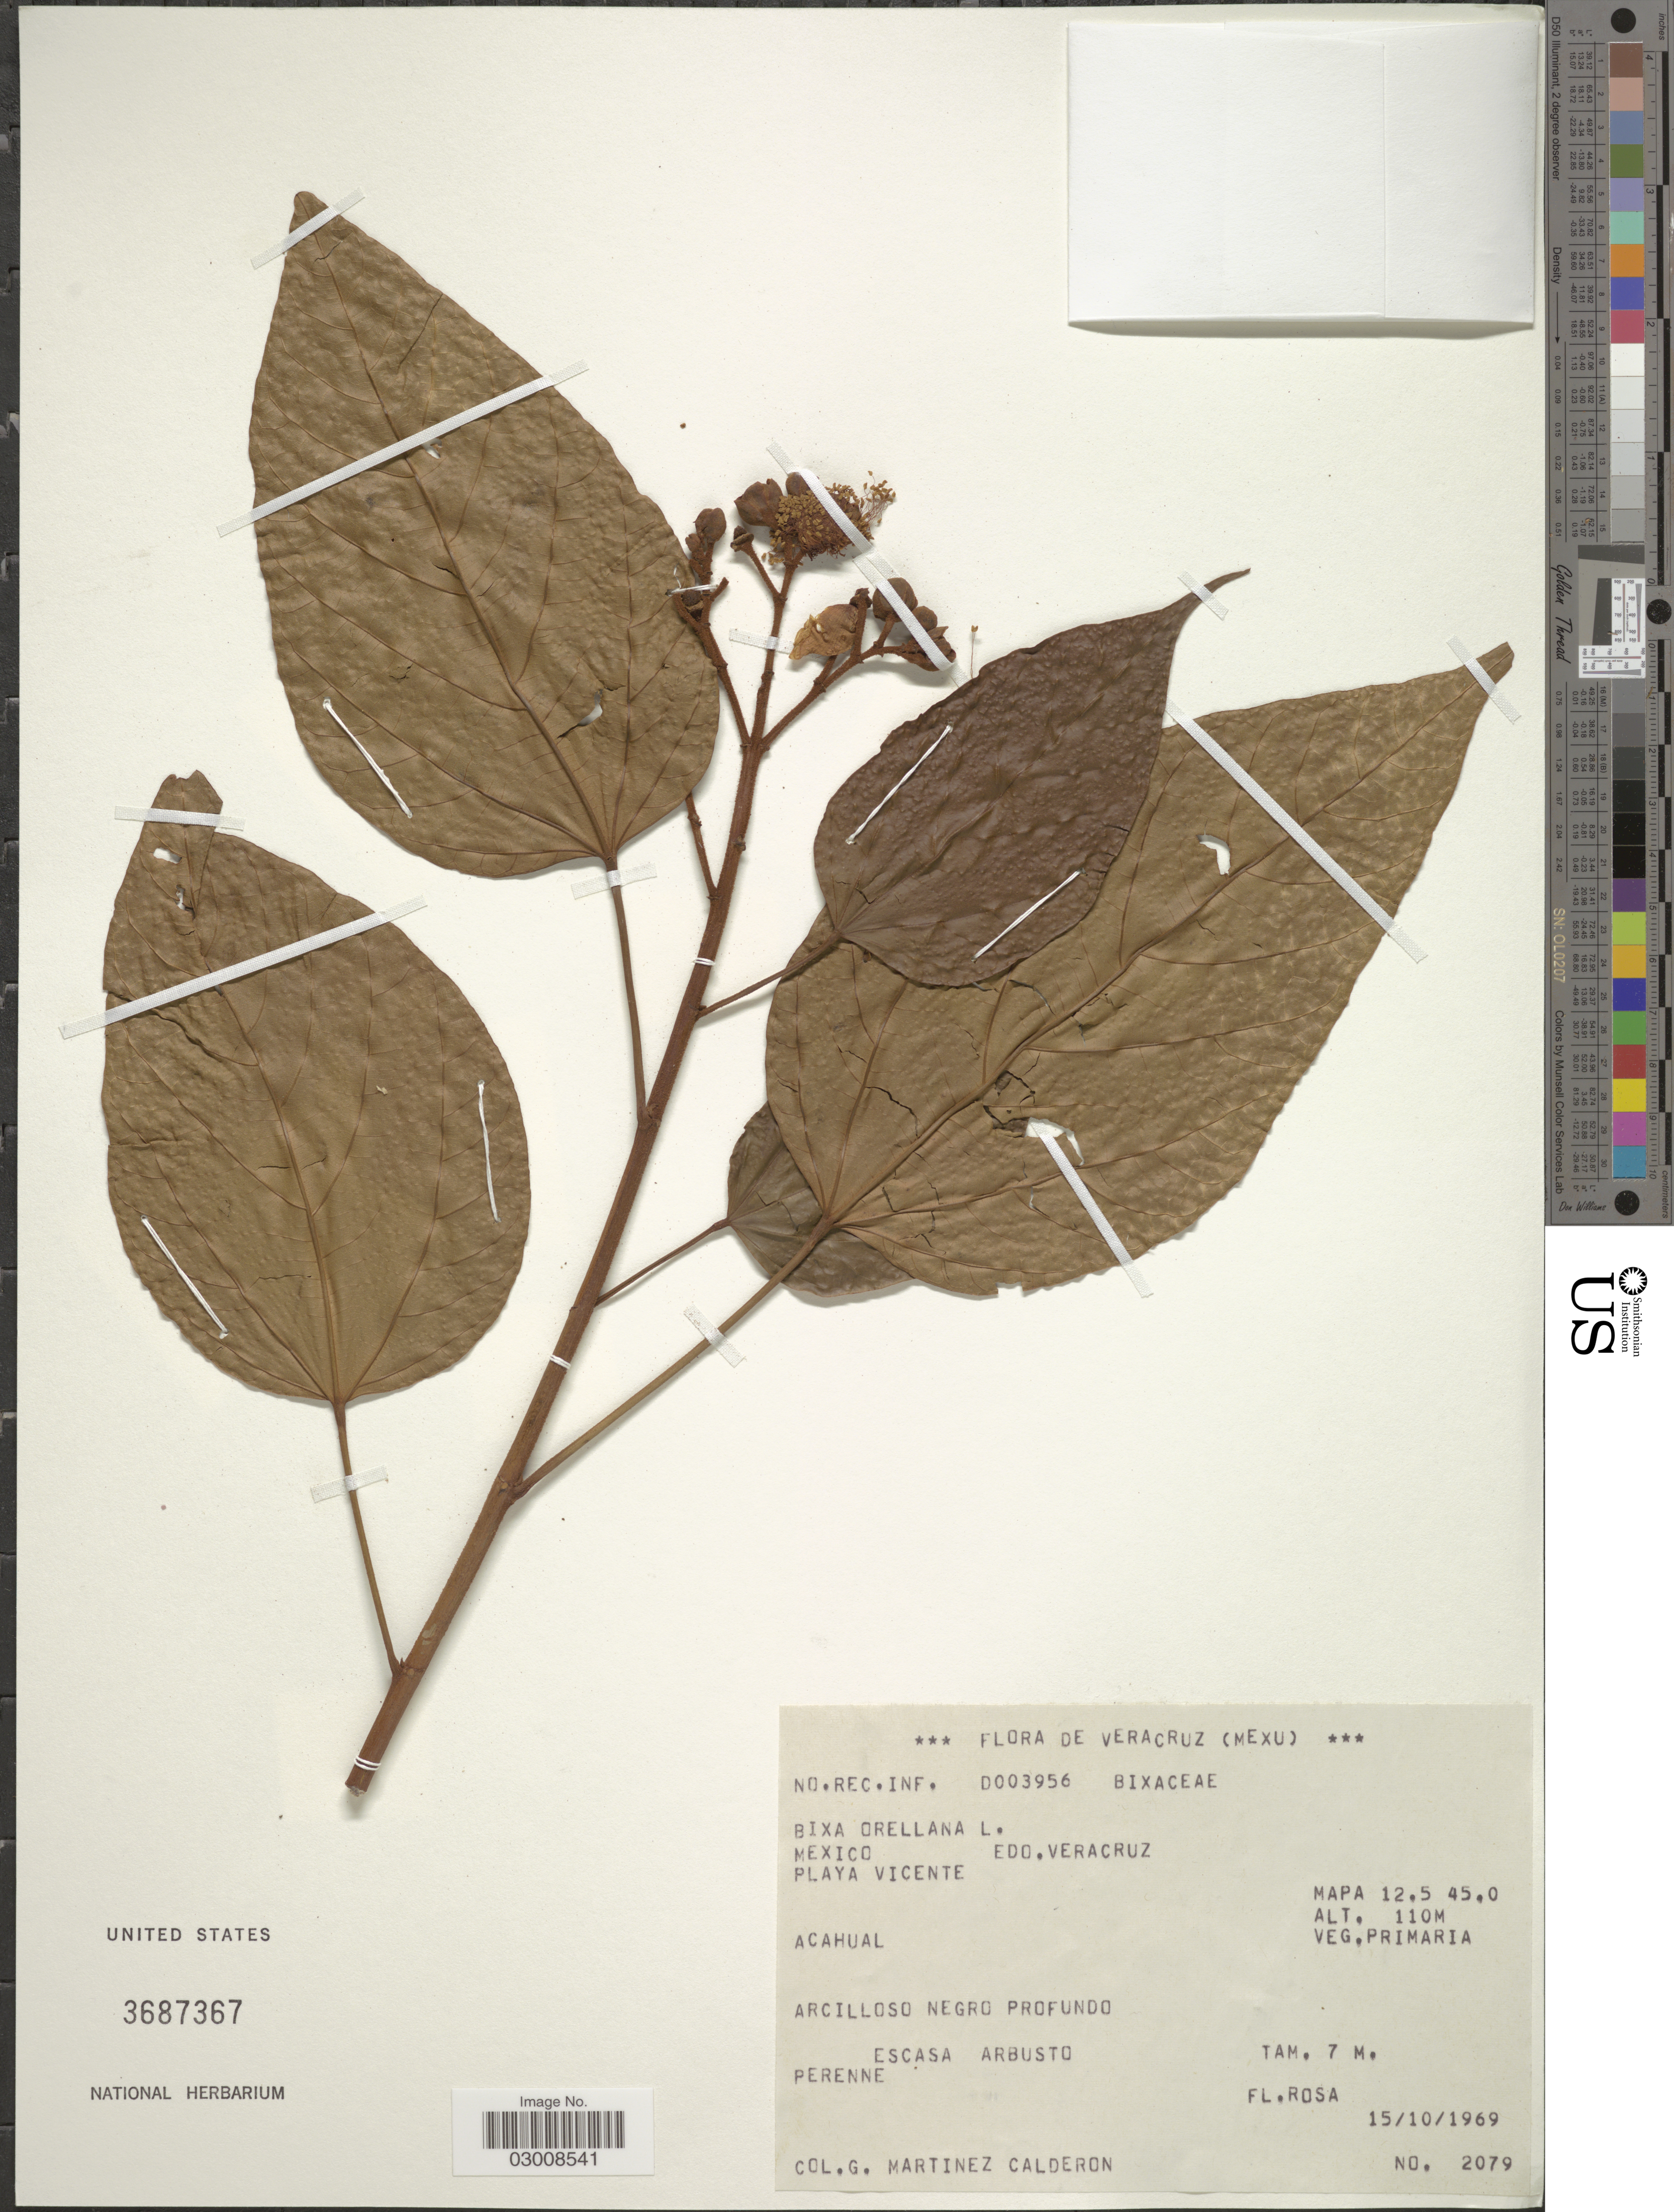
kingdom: Plantae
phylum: Tracheophyta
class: Magnoliopsida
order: Malvales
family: Bixaceae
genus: Bixa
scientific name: Bixa orellana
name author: L.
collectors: G. Martínez Calderón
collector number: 2079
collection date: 1969-10-15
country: Mexico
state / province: Veracruz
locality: Edo. Veracruz, Playa Vicente, Mapa 12.5 45.0, Acahual.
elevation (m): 110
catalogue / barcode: US 3687367